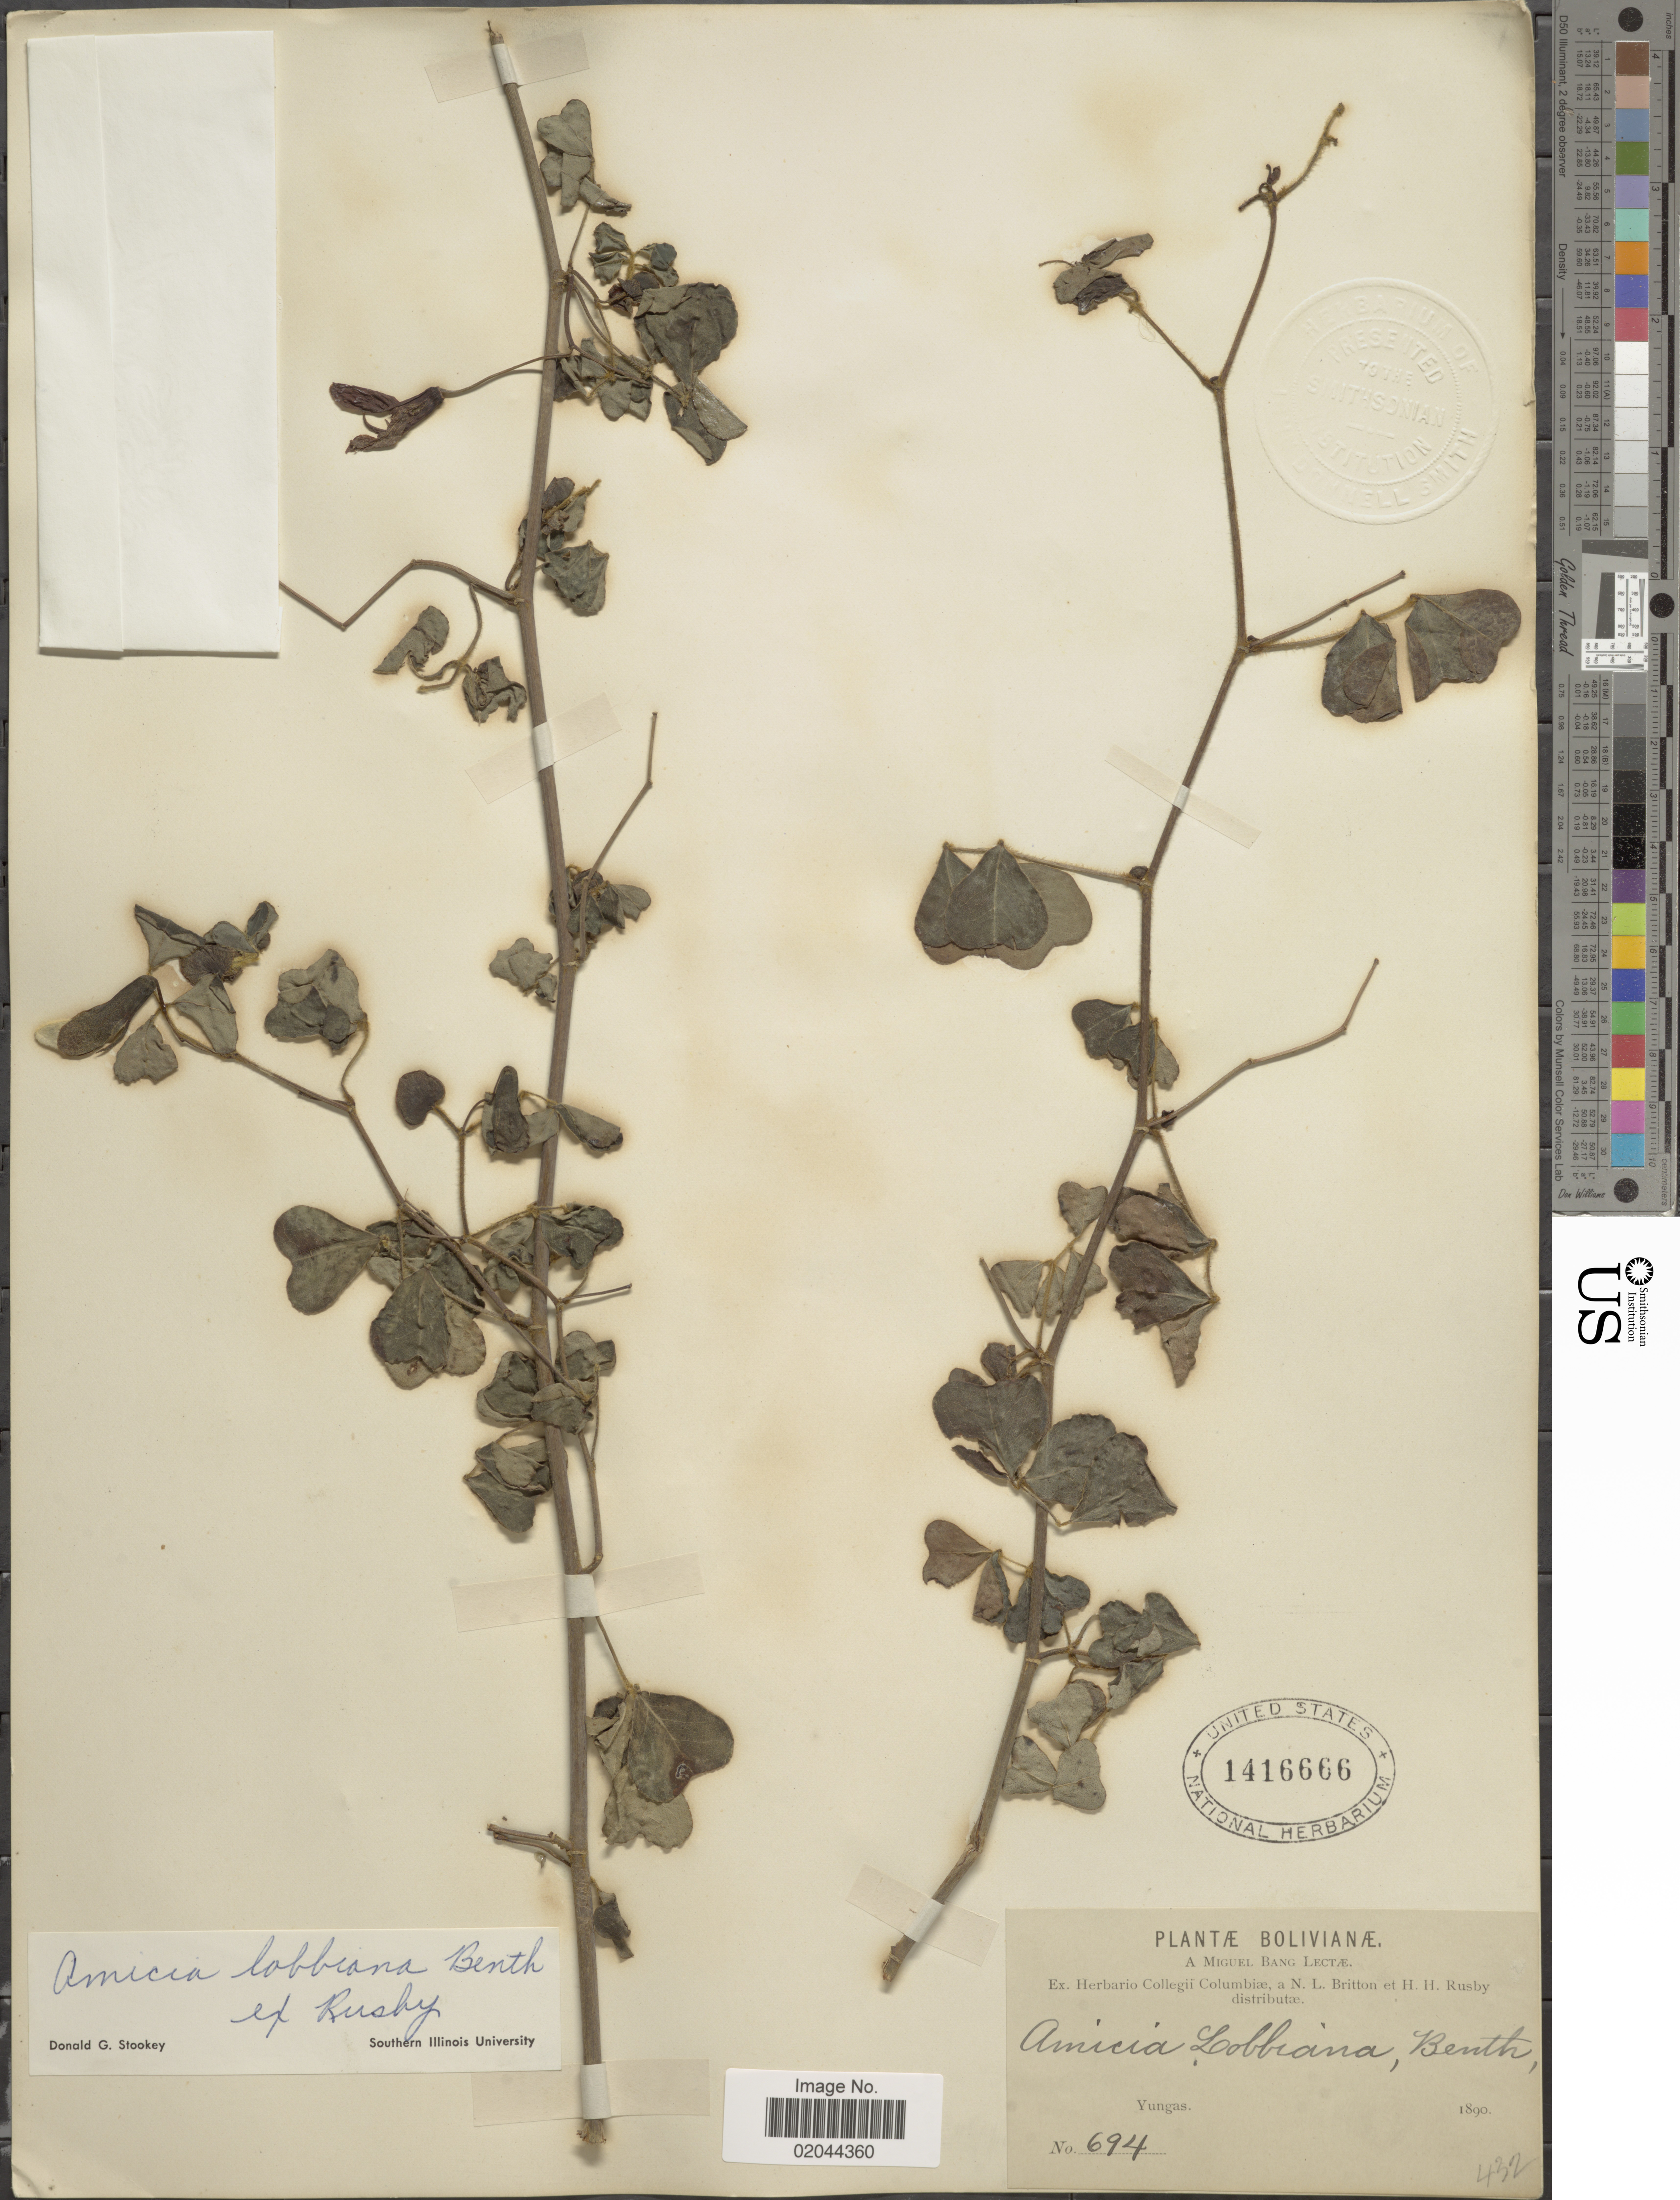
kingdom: Plantae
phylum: Tracheophyta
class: Magnoliopsida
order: Fabales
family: Fabaceae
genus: Amicia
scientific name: Amicia lobbiana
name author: Benth. ex Rusby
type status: Isolectotype; Isosyntype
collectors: M. Bang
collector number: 694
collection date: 1890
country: Bolivia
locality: Yungas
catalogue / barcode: US 1416666